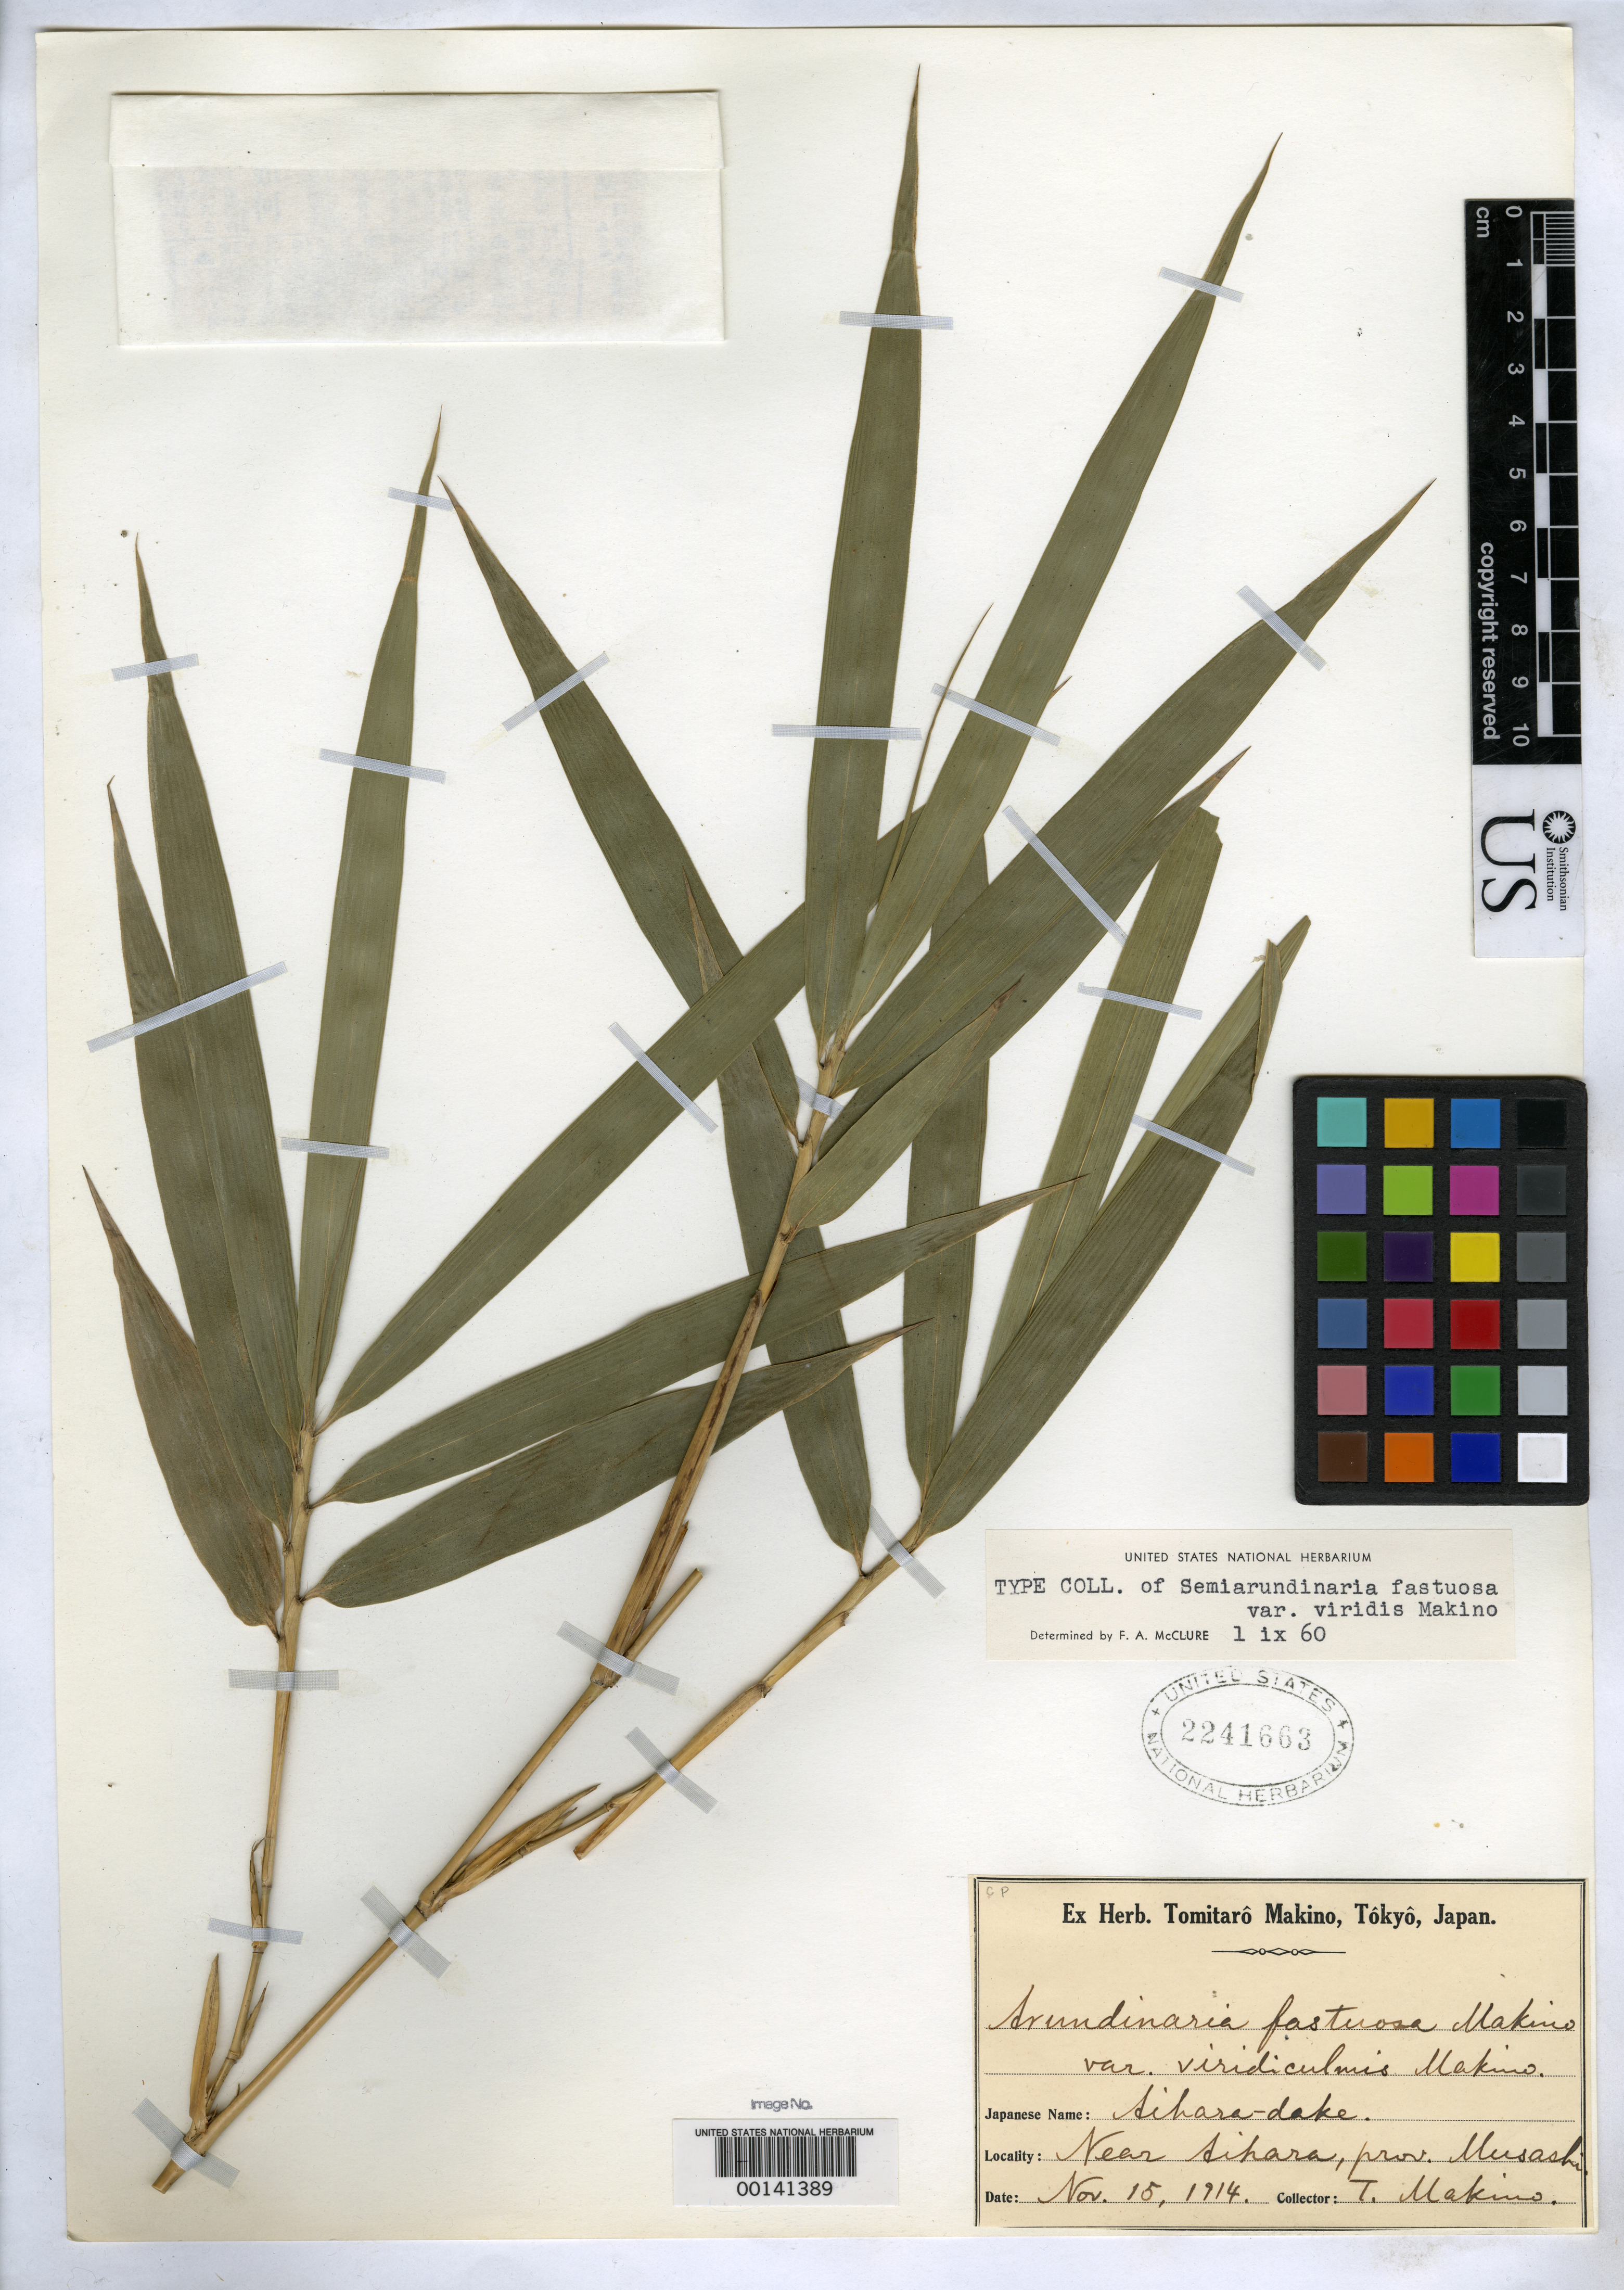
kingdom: Plantae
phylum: Tracheophyta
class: Liliopsida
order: Poales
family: Poaceae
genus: Semiarundinaria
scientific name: Semiarundinaria fastuosa var. viridis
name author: Makino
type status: Type Fragment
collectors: T. Makino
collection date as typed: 15 Nov 1914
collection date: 1914-11-15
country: Japan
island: Honshu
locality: "Musashi Prov.", near Hashimoto.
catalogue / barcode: US 2241663